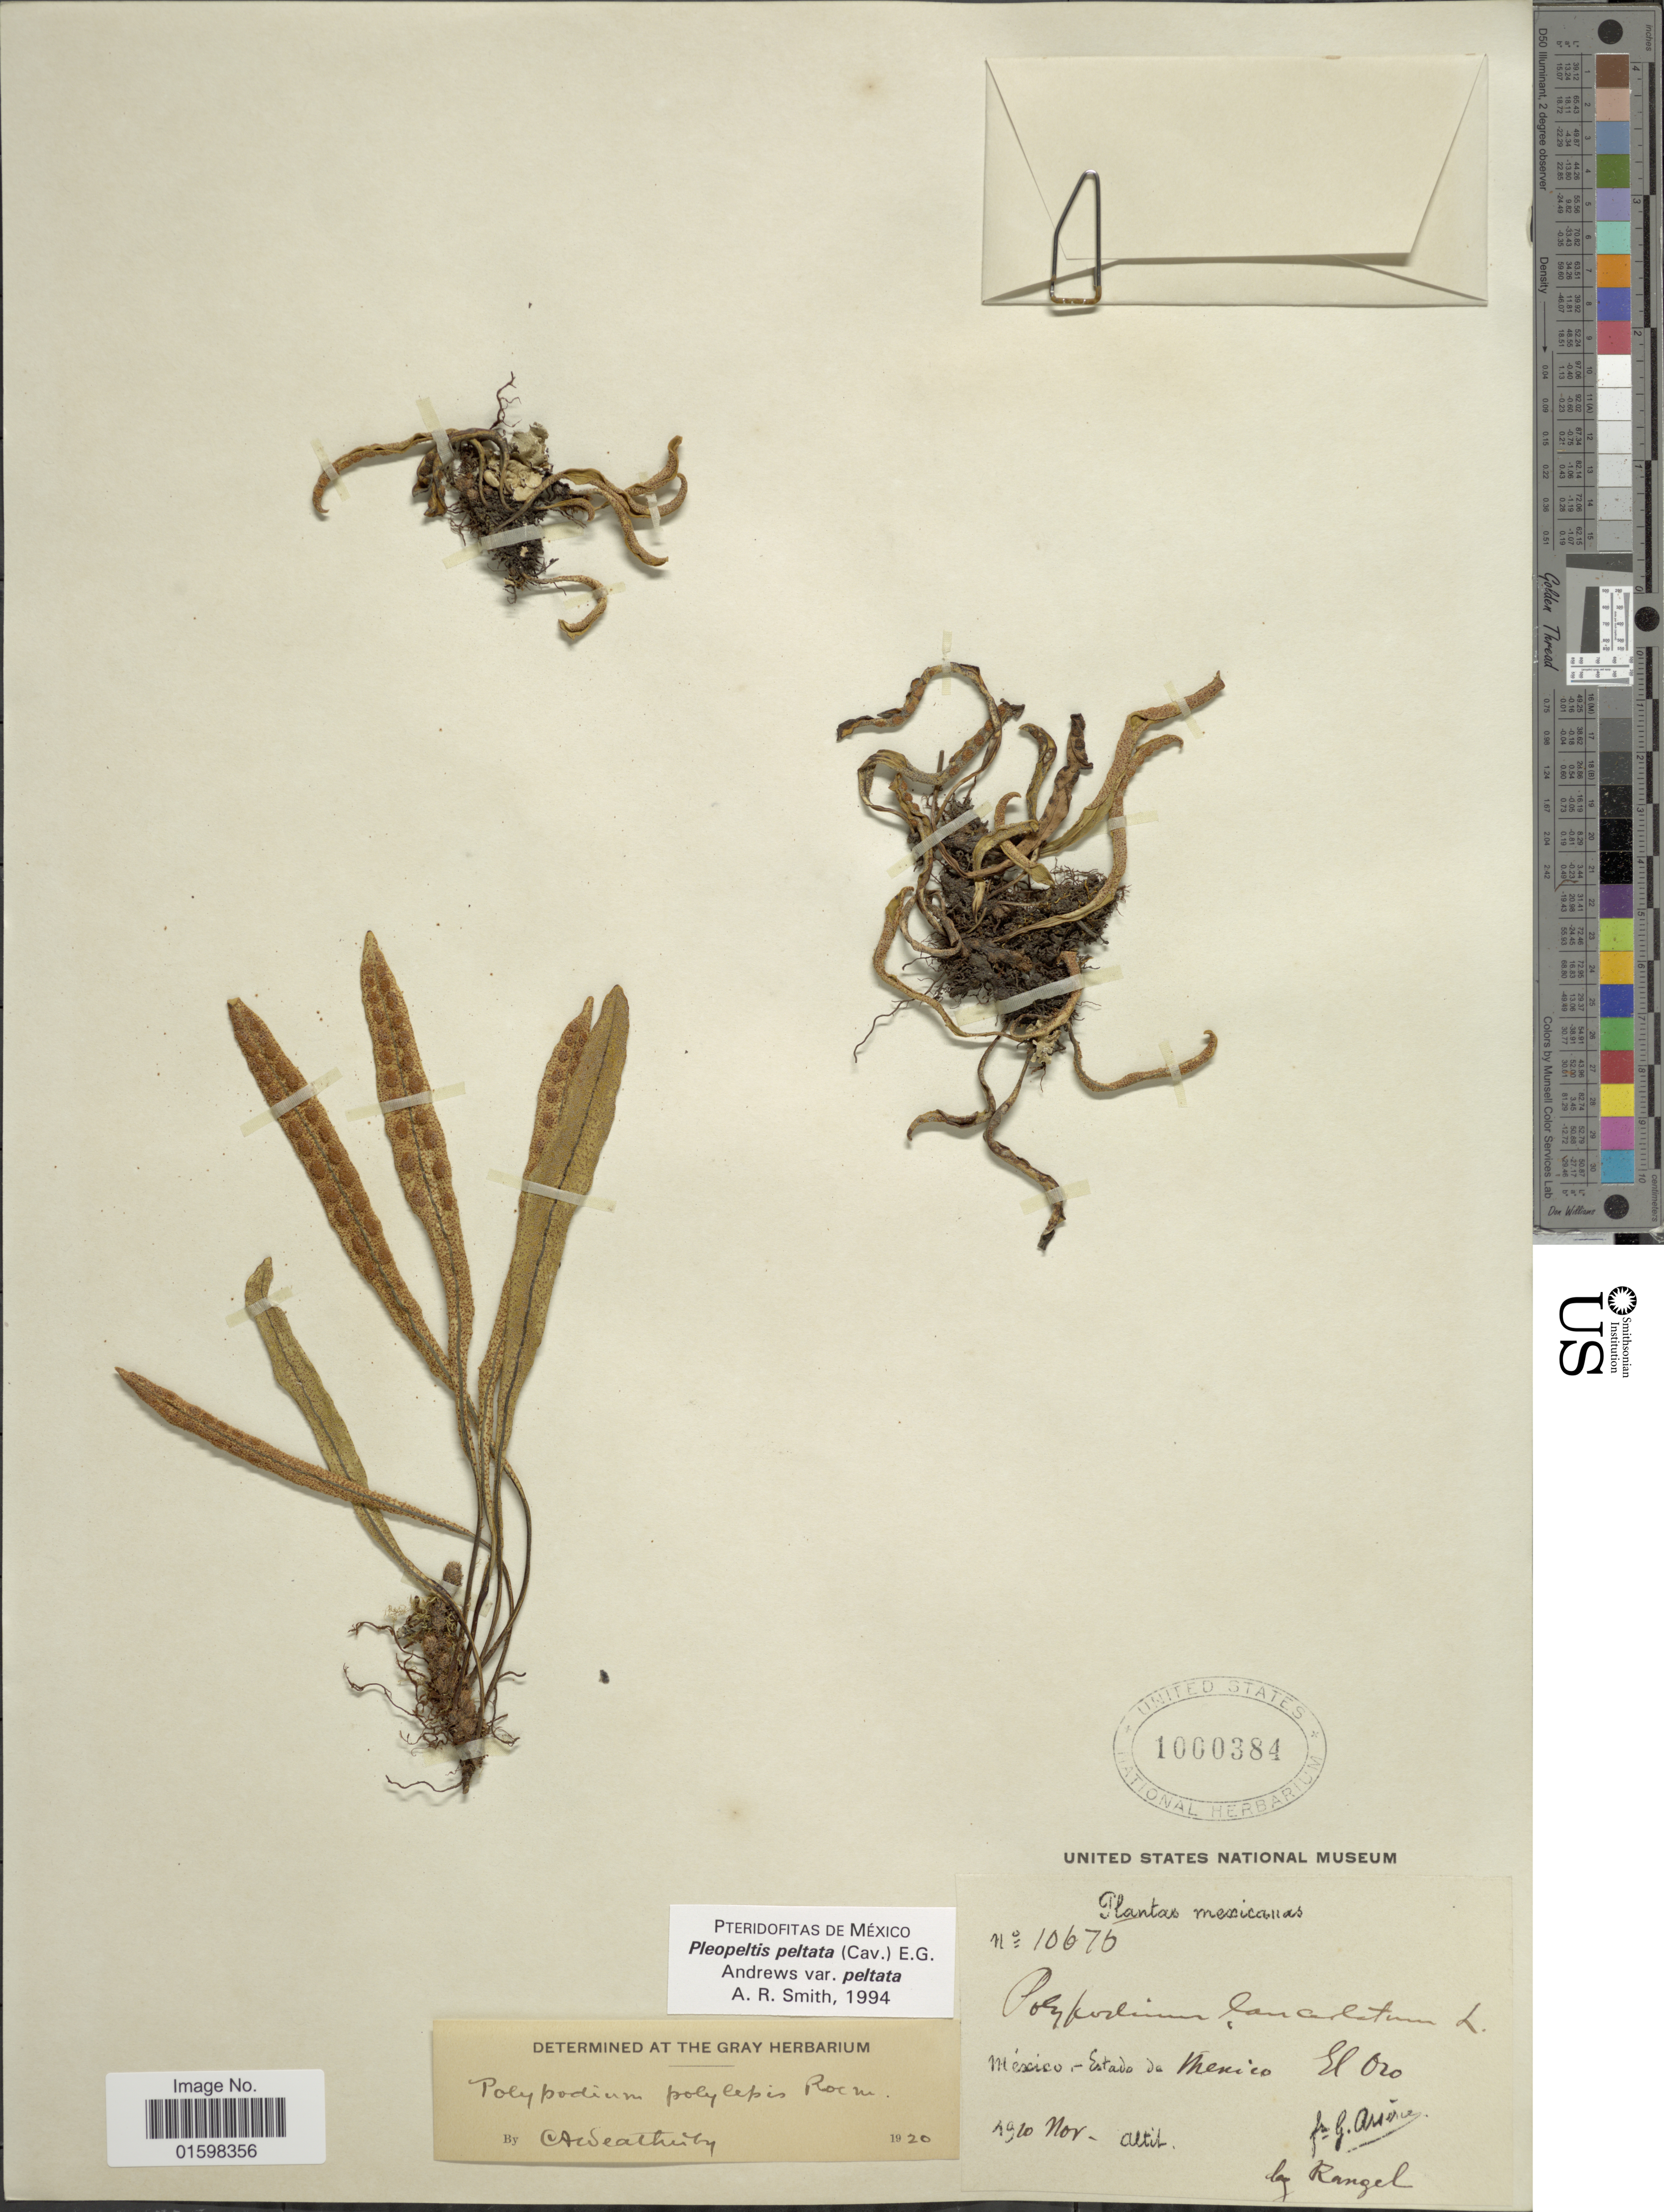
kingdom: Plantae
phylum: Tracheophyta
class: Polypodiopsida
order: Polypodiales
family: Polypodiaceae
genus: Pleopeltis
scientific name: Pleopeltis polylepis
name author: (Roem. ex Kunze) T. Moore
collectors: -- Rangel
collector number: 10676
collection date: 1910-11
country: Mexico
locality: Estado de Mexico, El Oro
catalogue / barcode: US 1000384